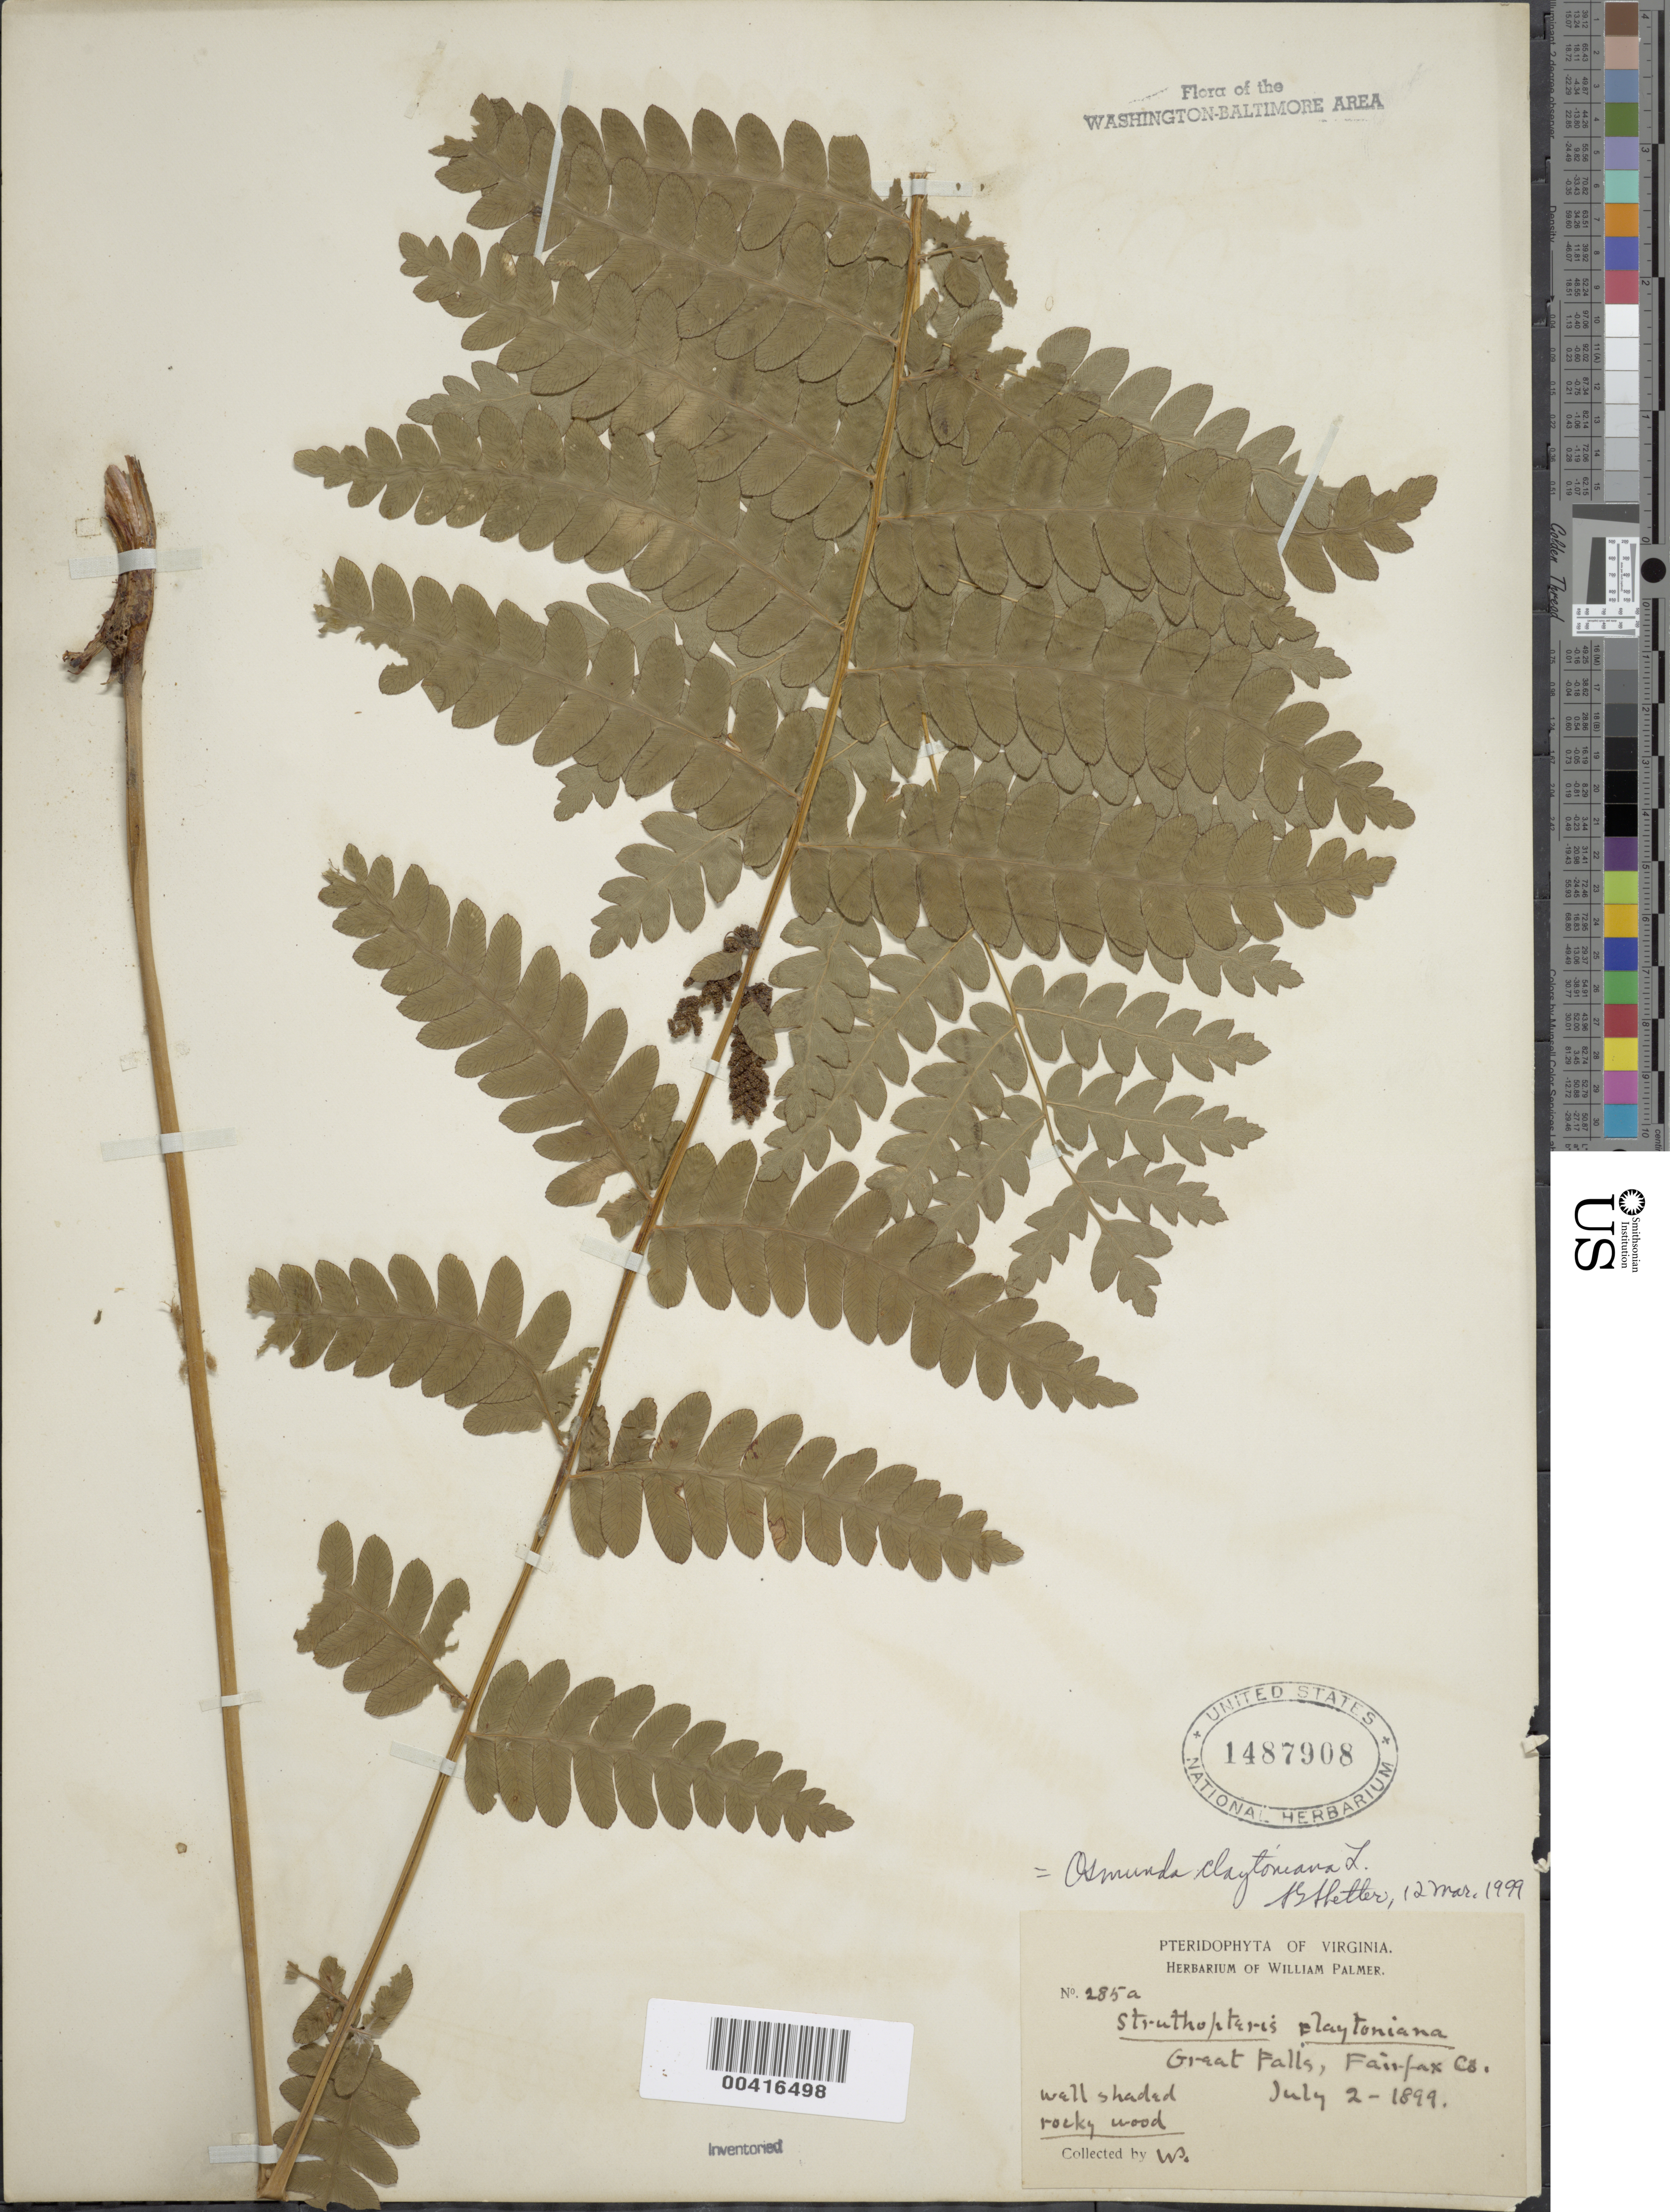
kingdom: Plantae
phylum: Tracheophyta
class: Polypodiopsida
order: Osmundales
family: Osmundaceae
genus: Osmunda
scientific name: Osmunda claytoniana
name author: (L.) Tagawa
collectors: W. Palmer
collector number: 285A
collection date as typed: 02 Jul 1899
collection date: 1899-07-02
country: United States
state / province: Virginia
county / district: Fairfax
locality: Great Falls C. and O. Canal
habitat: Well-shaded, rocky wood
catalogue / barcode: US 1487908